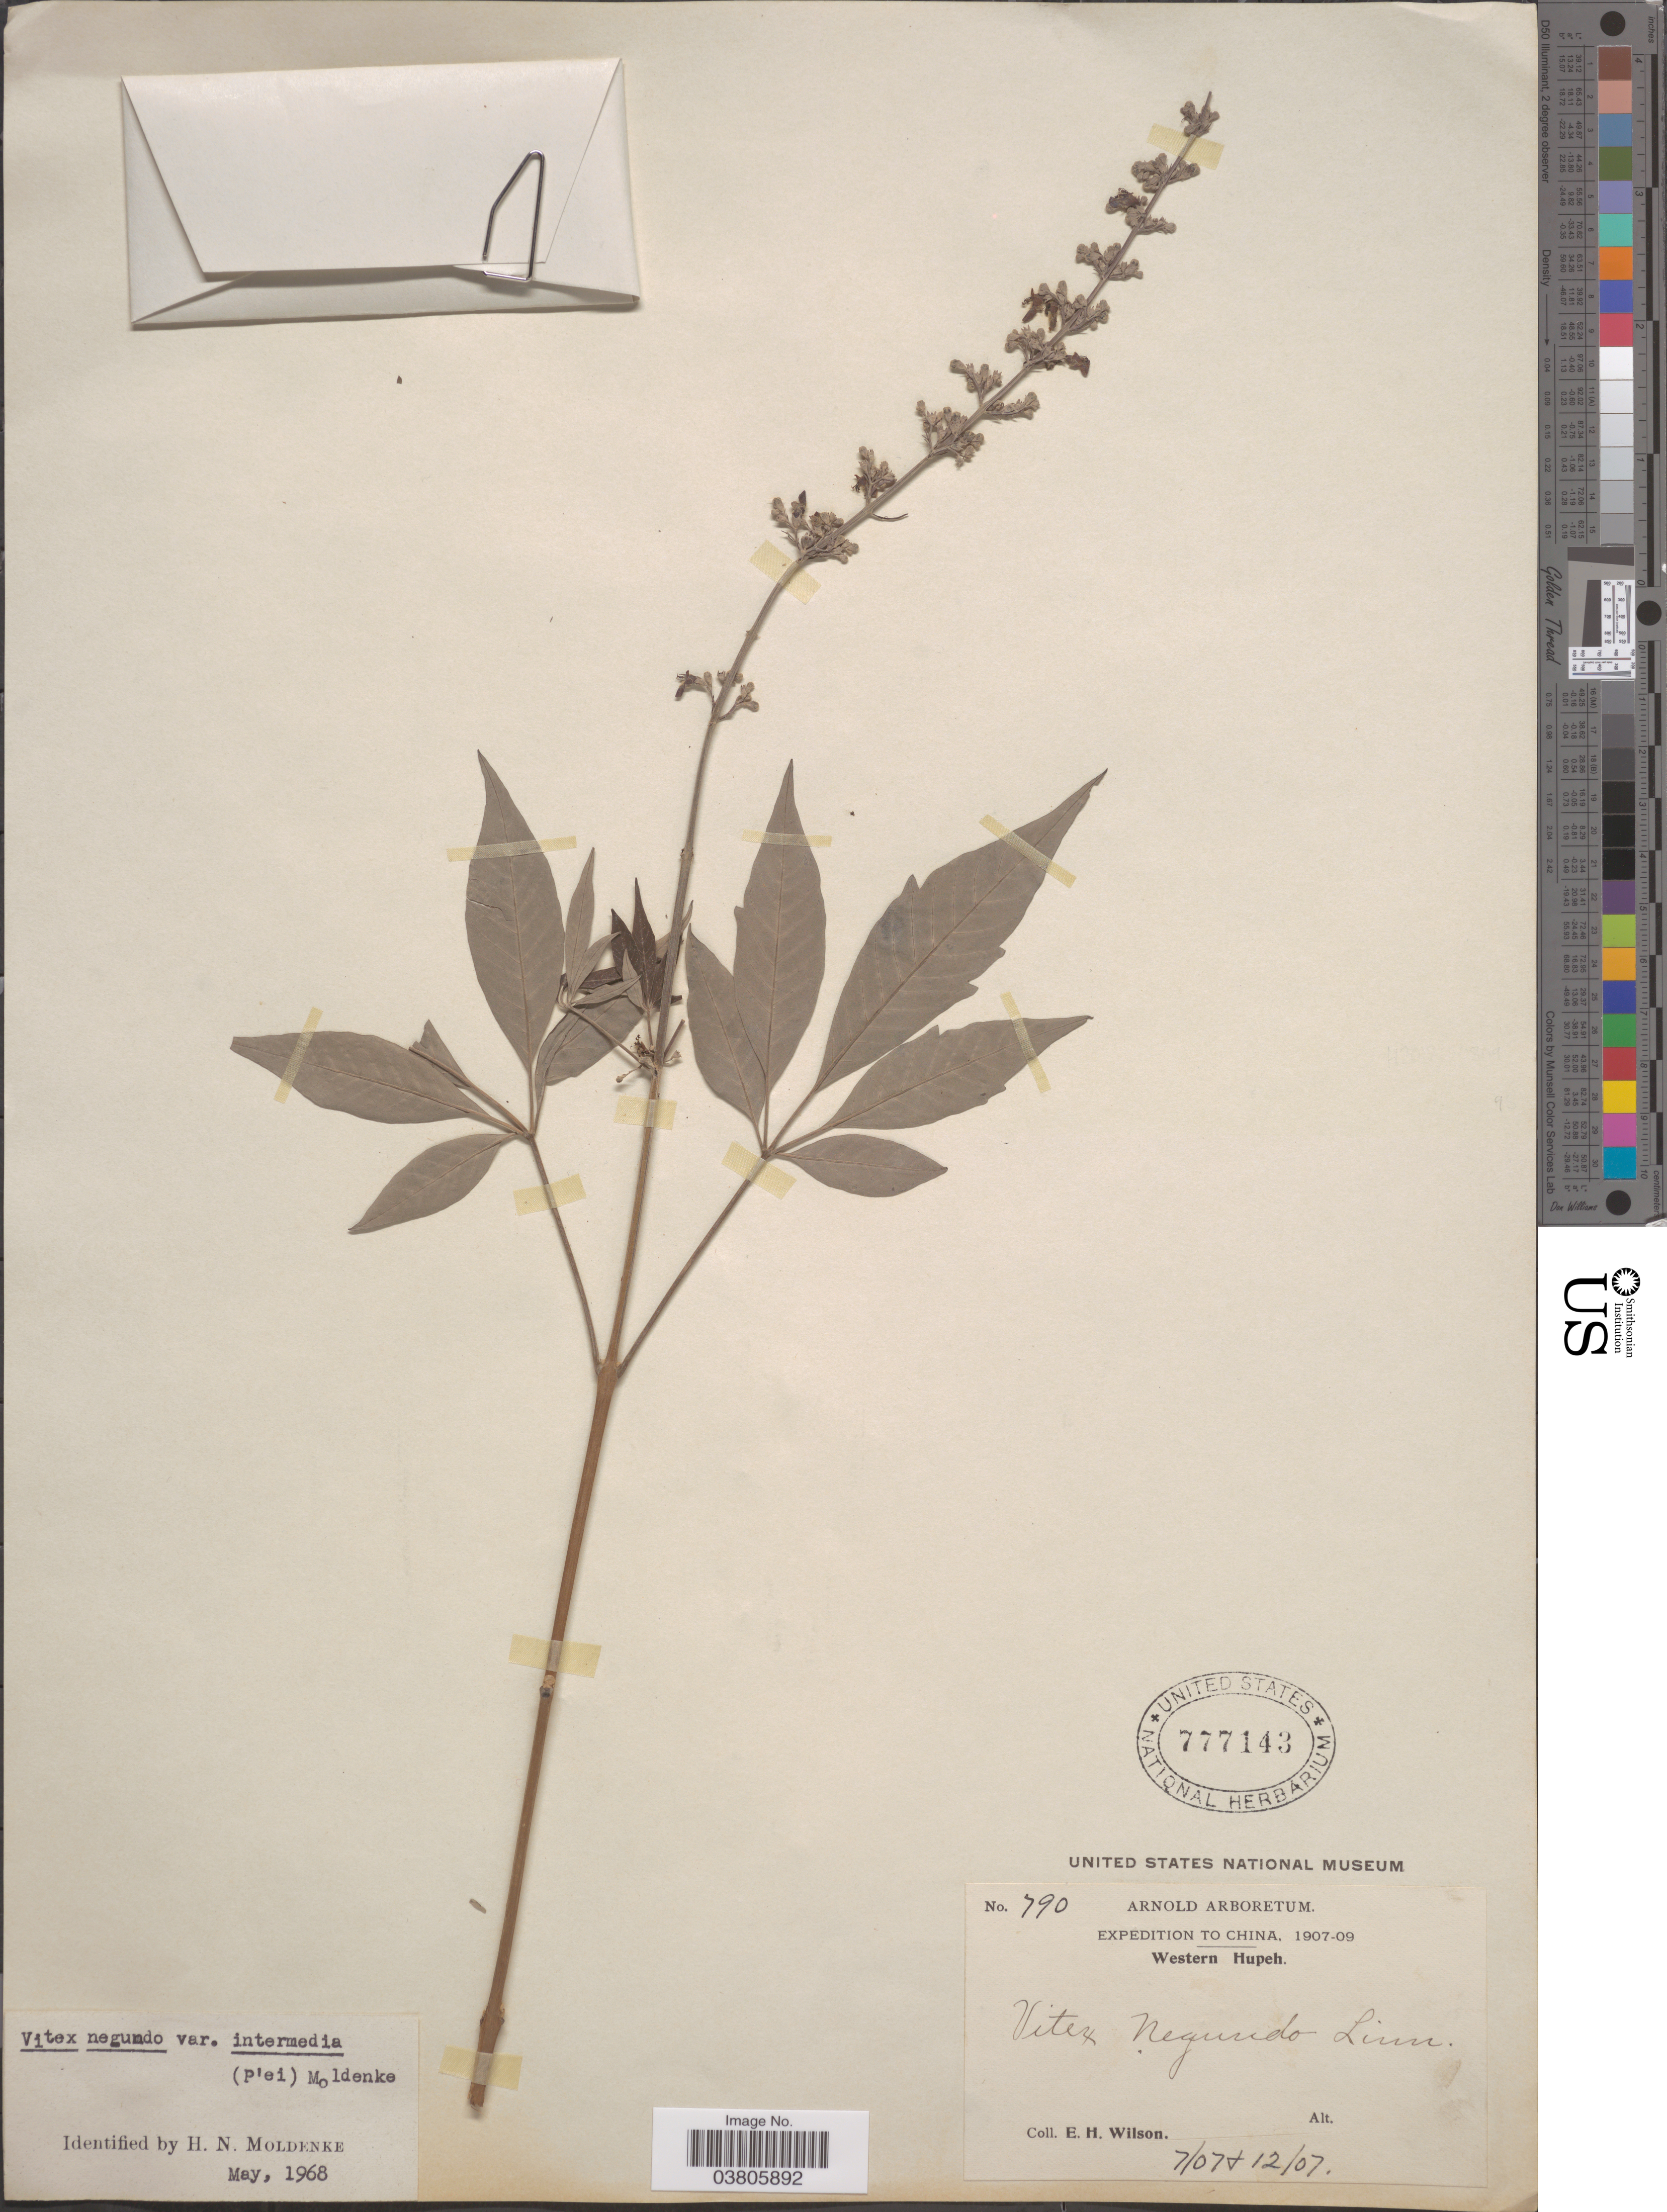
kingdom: Plantae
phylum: Tracheophyta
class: Magnoliopsida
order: Lamiales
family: Lamiaceae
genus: Vitex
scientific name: Vitex negundo var. intermedia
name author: (C. Pei) Moldenke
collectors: E. Wilson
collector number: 790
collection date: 1907-07/1907-12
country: China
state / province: Hubei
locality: Western Hupeh.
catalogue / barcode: US 777143